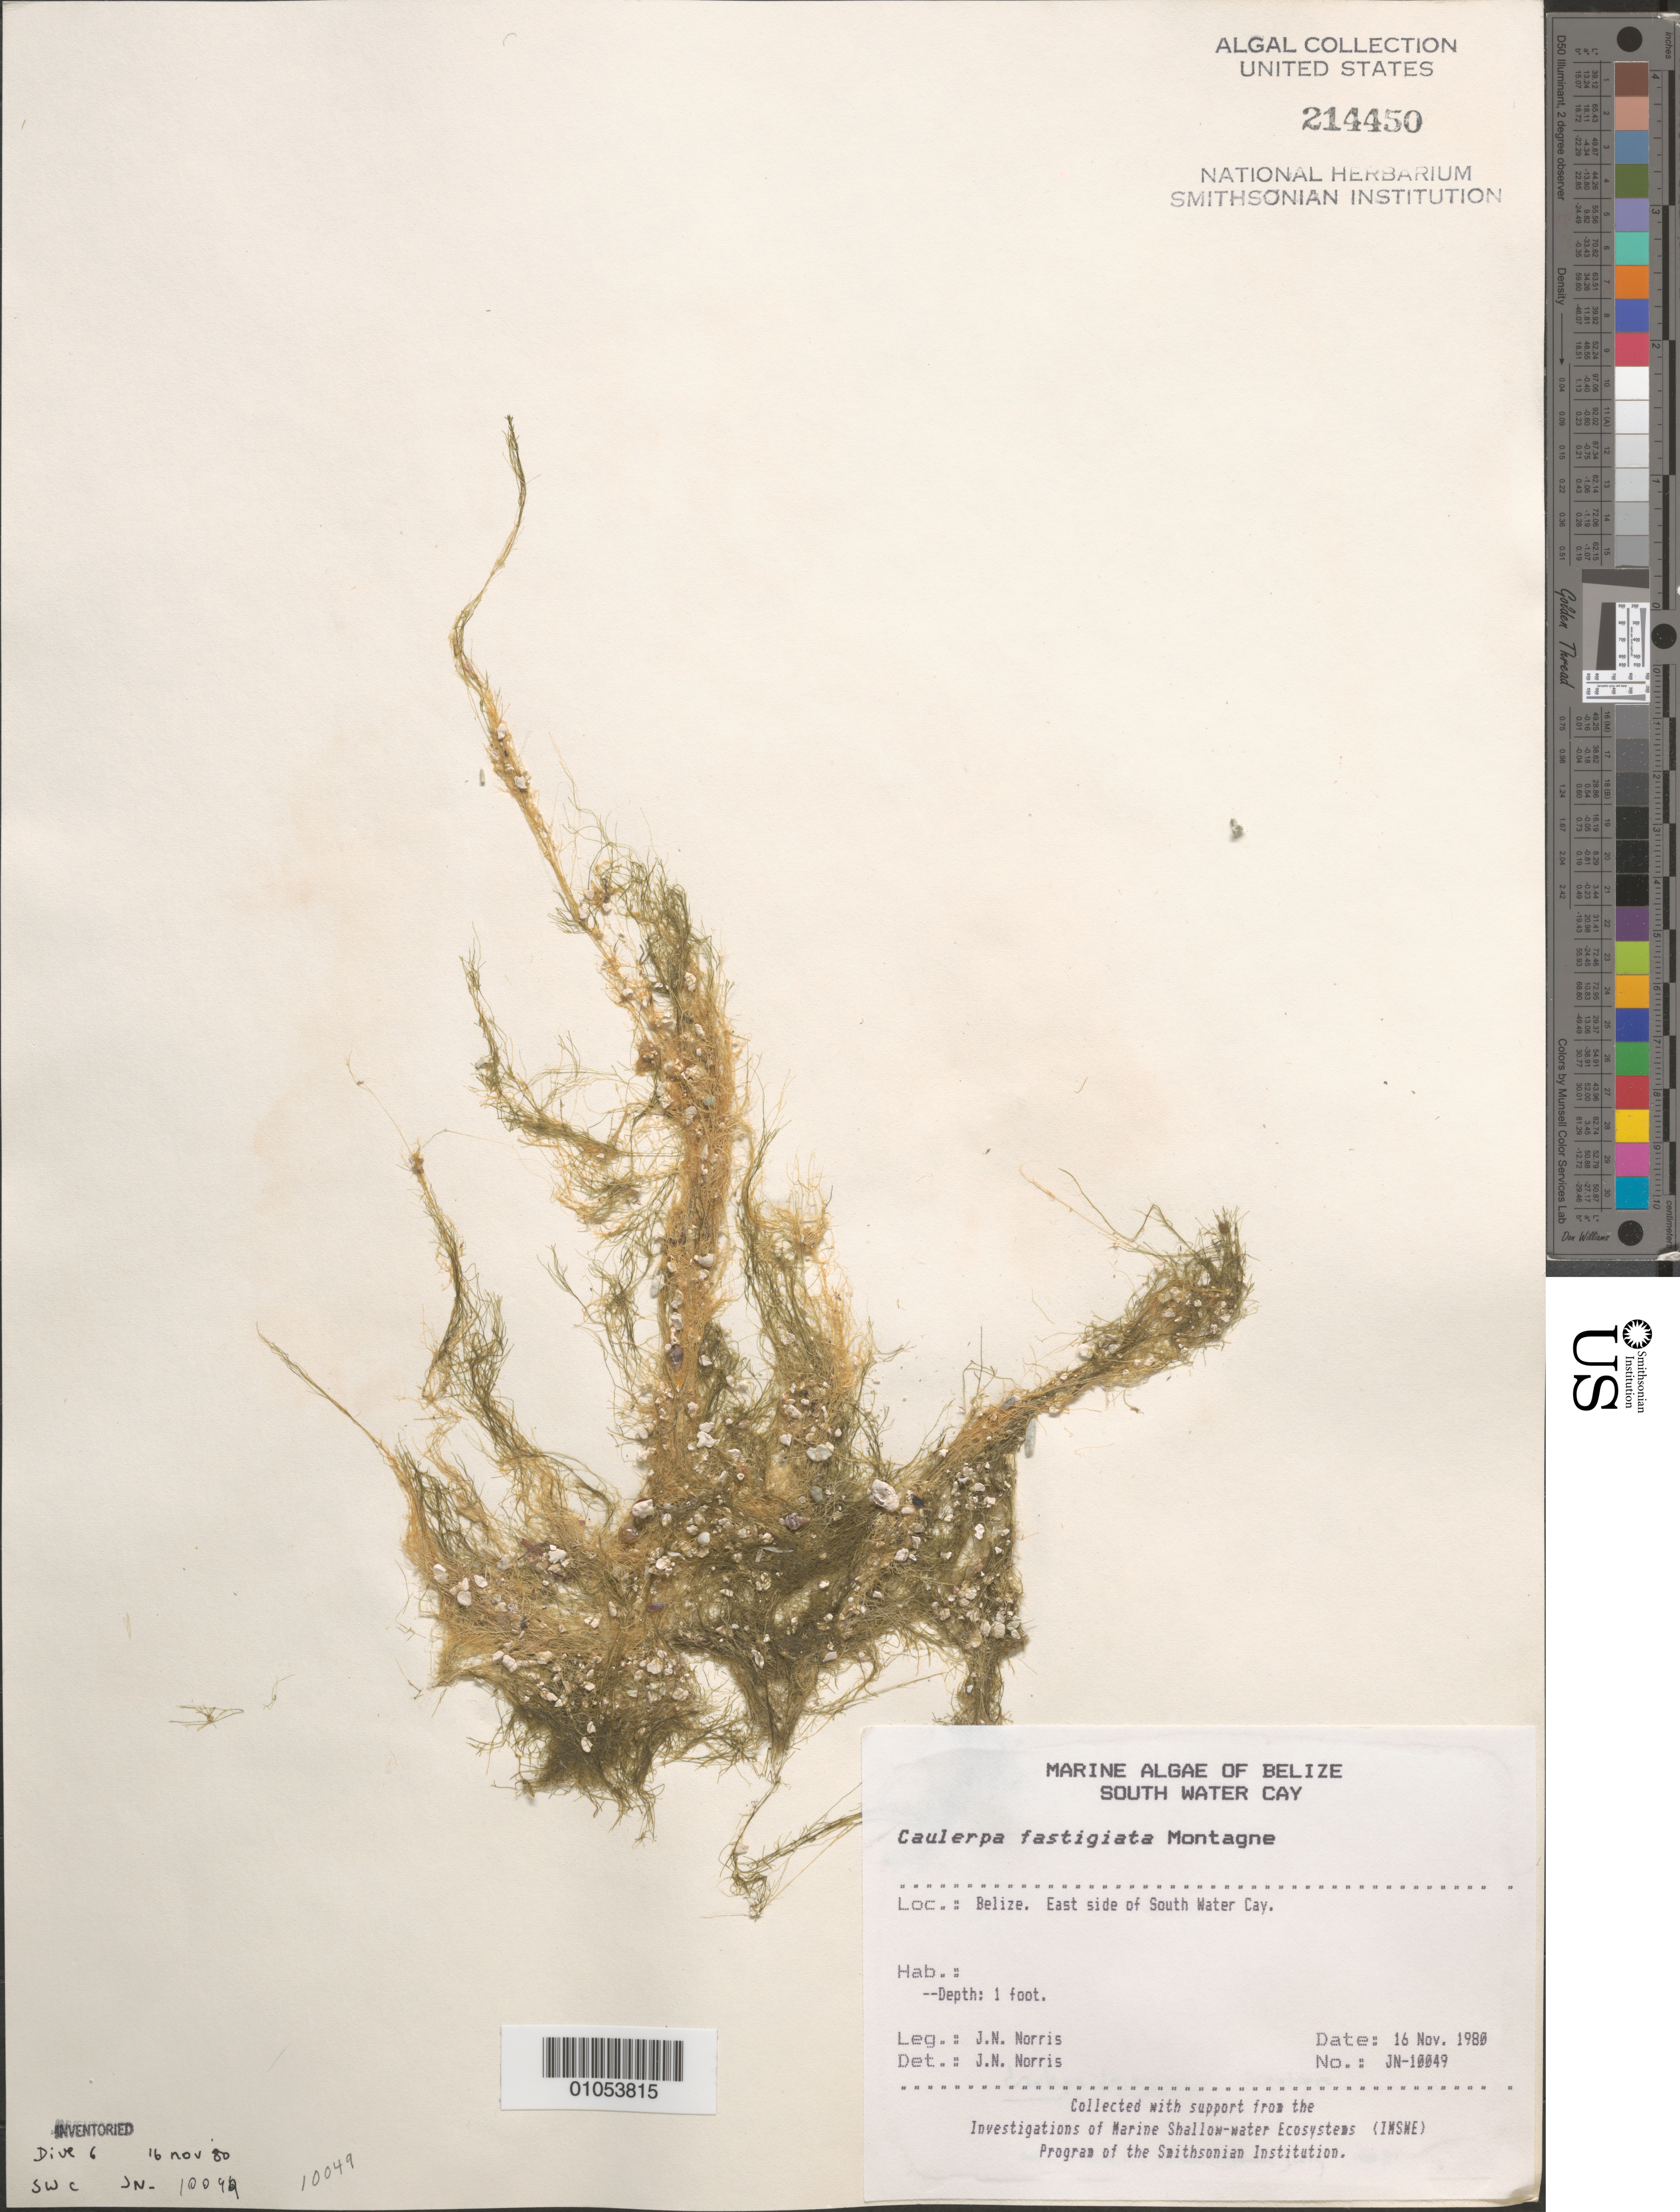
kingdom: Plantae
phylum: Chlorophyta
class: Ulvophyceae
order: Bryopsidales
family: Caulerpaceae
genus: Caulerpa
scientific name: Caulerpa fastigiata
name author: Mont.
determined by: Norris, James N.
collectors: J. N. Norris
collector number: JN-10049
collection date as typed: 16 Nov 1980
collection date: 1980-11-16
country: Belize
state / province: Stann Creek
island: South Water Cay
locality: East side of South Water Cay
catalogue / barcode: US 214450